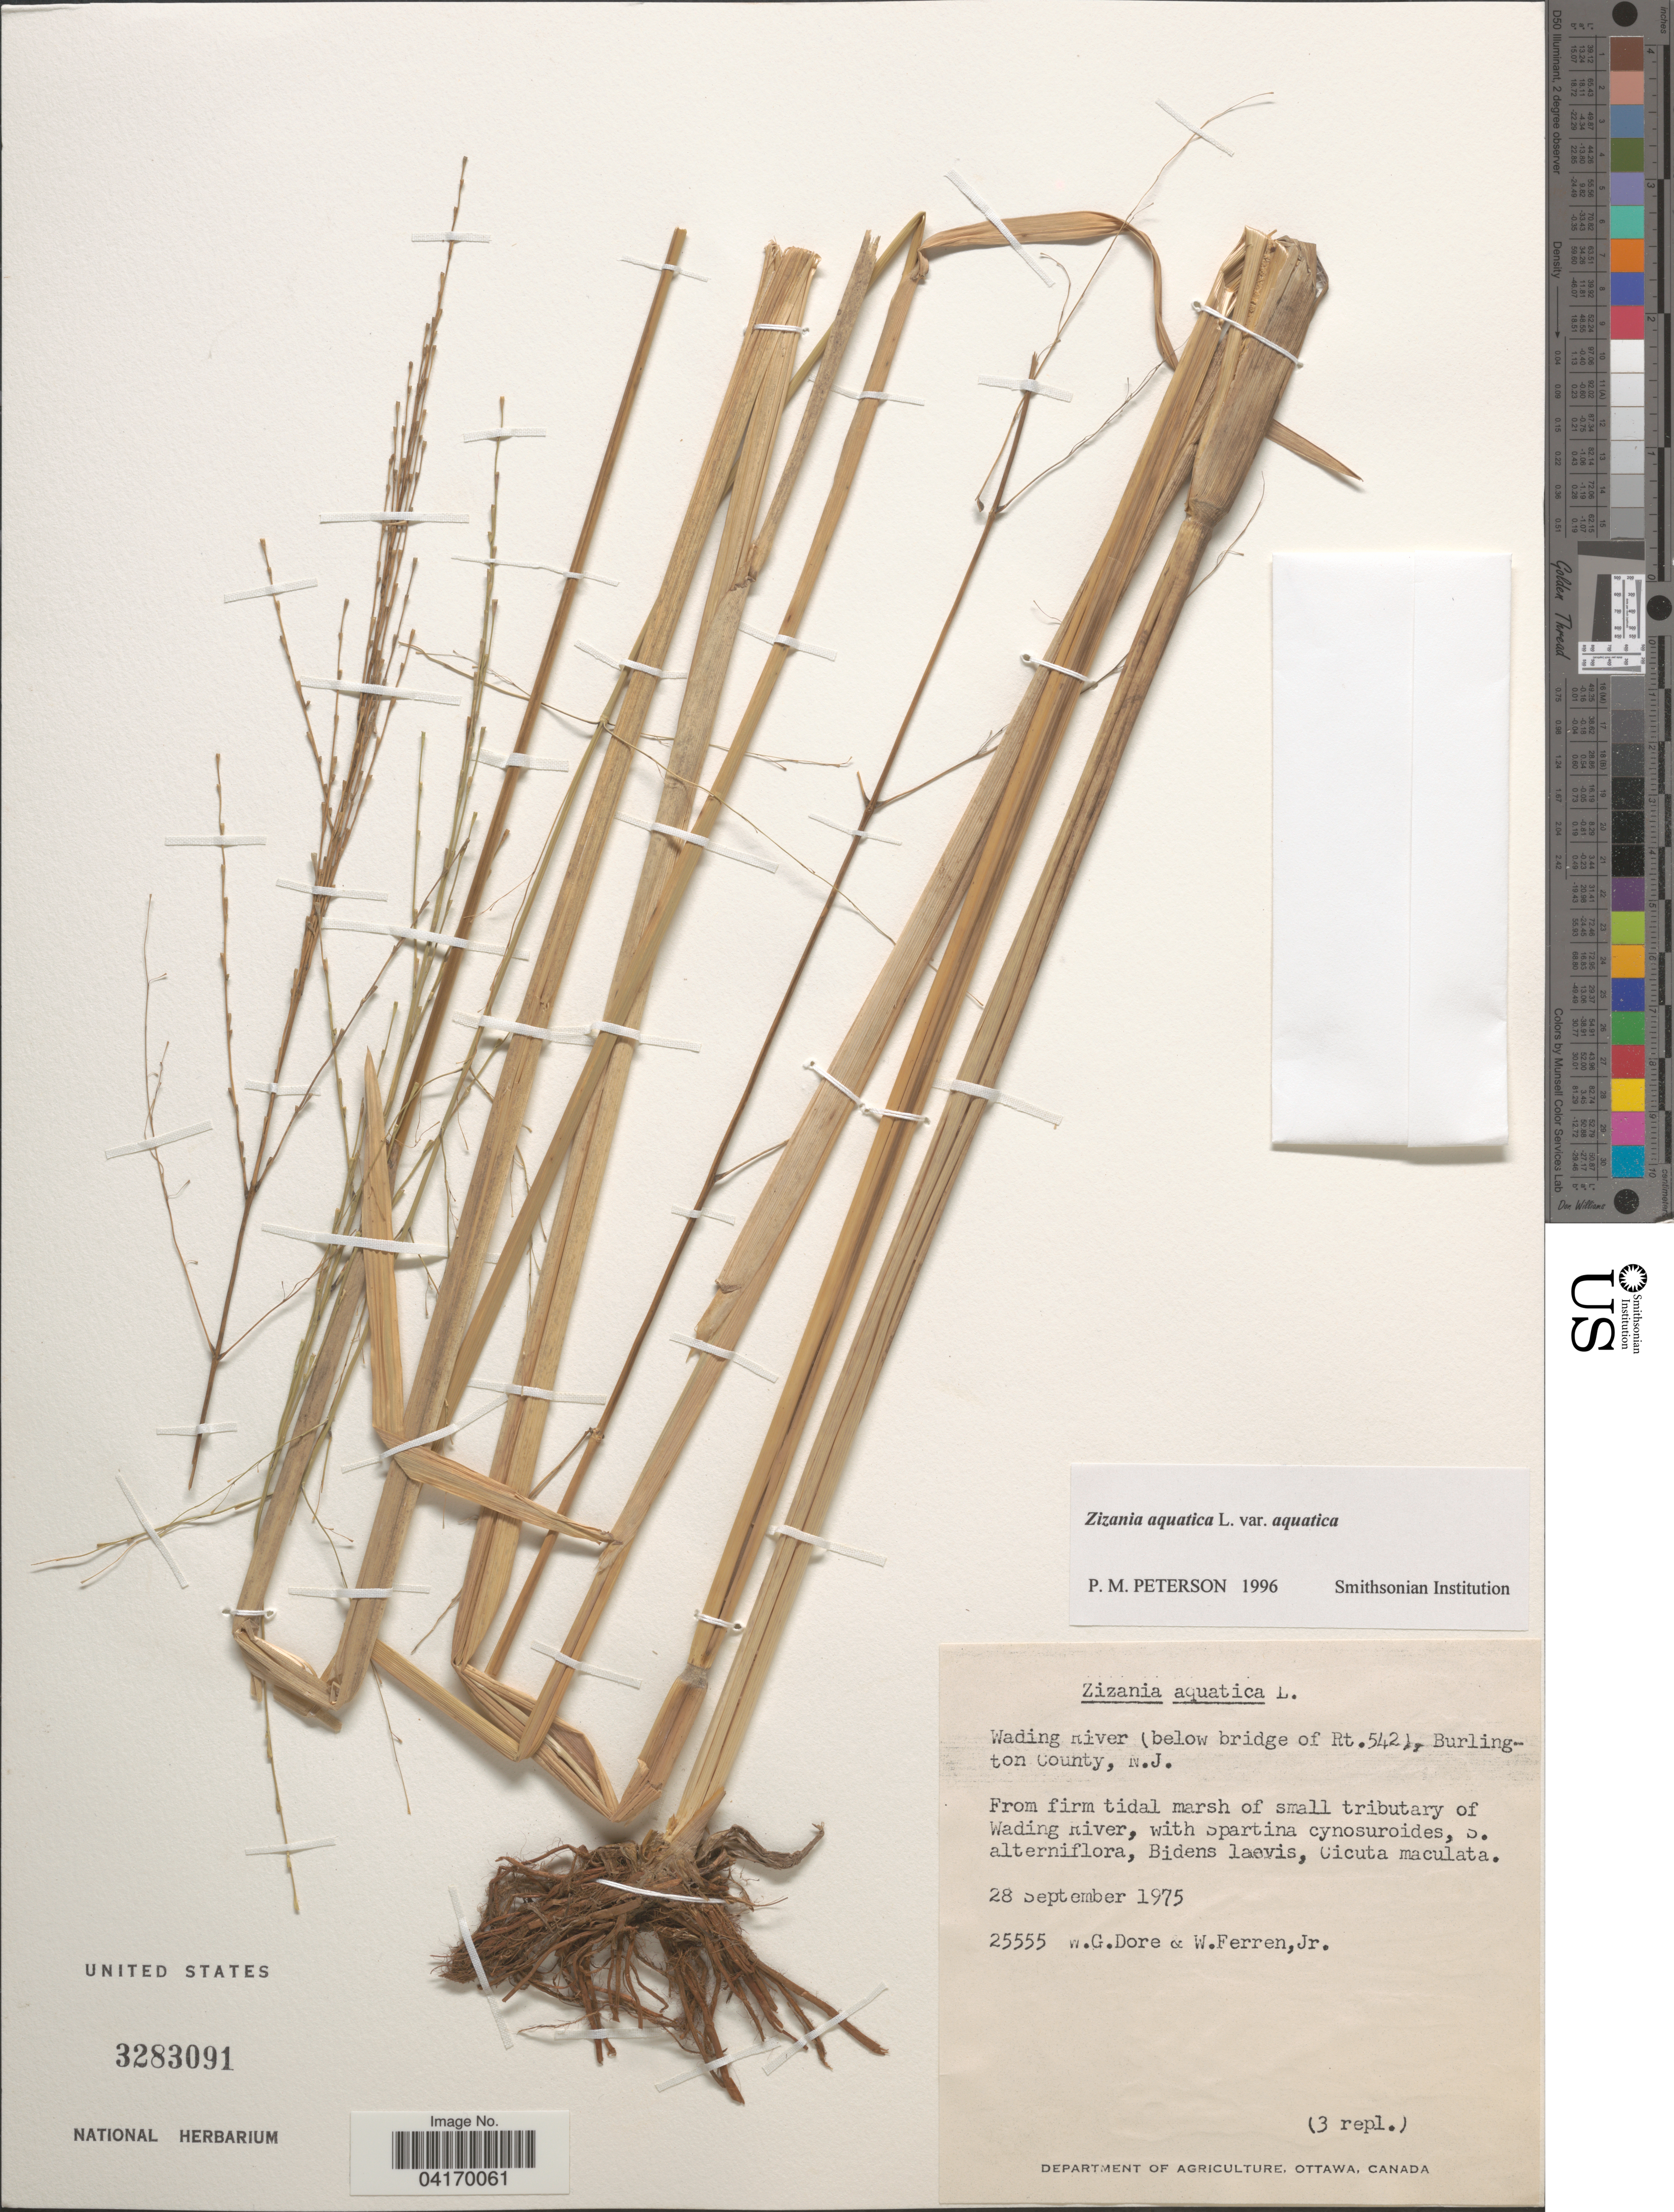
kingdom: Plantae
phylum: Tracheophyta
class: Liliopsida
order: Poales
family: Poaceae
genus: Zizania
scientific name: Zizania aquatica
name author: L.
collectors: W. Dore & W. Ferren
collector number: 25555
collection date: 1975-09-28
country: United States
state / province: New Jersey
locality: Wading River (below bridge of Rt. 542), Burlington County.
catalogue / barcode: US 3283091